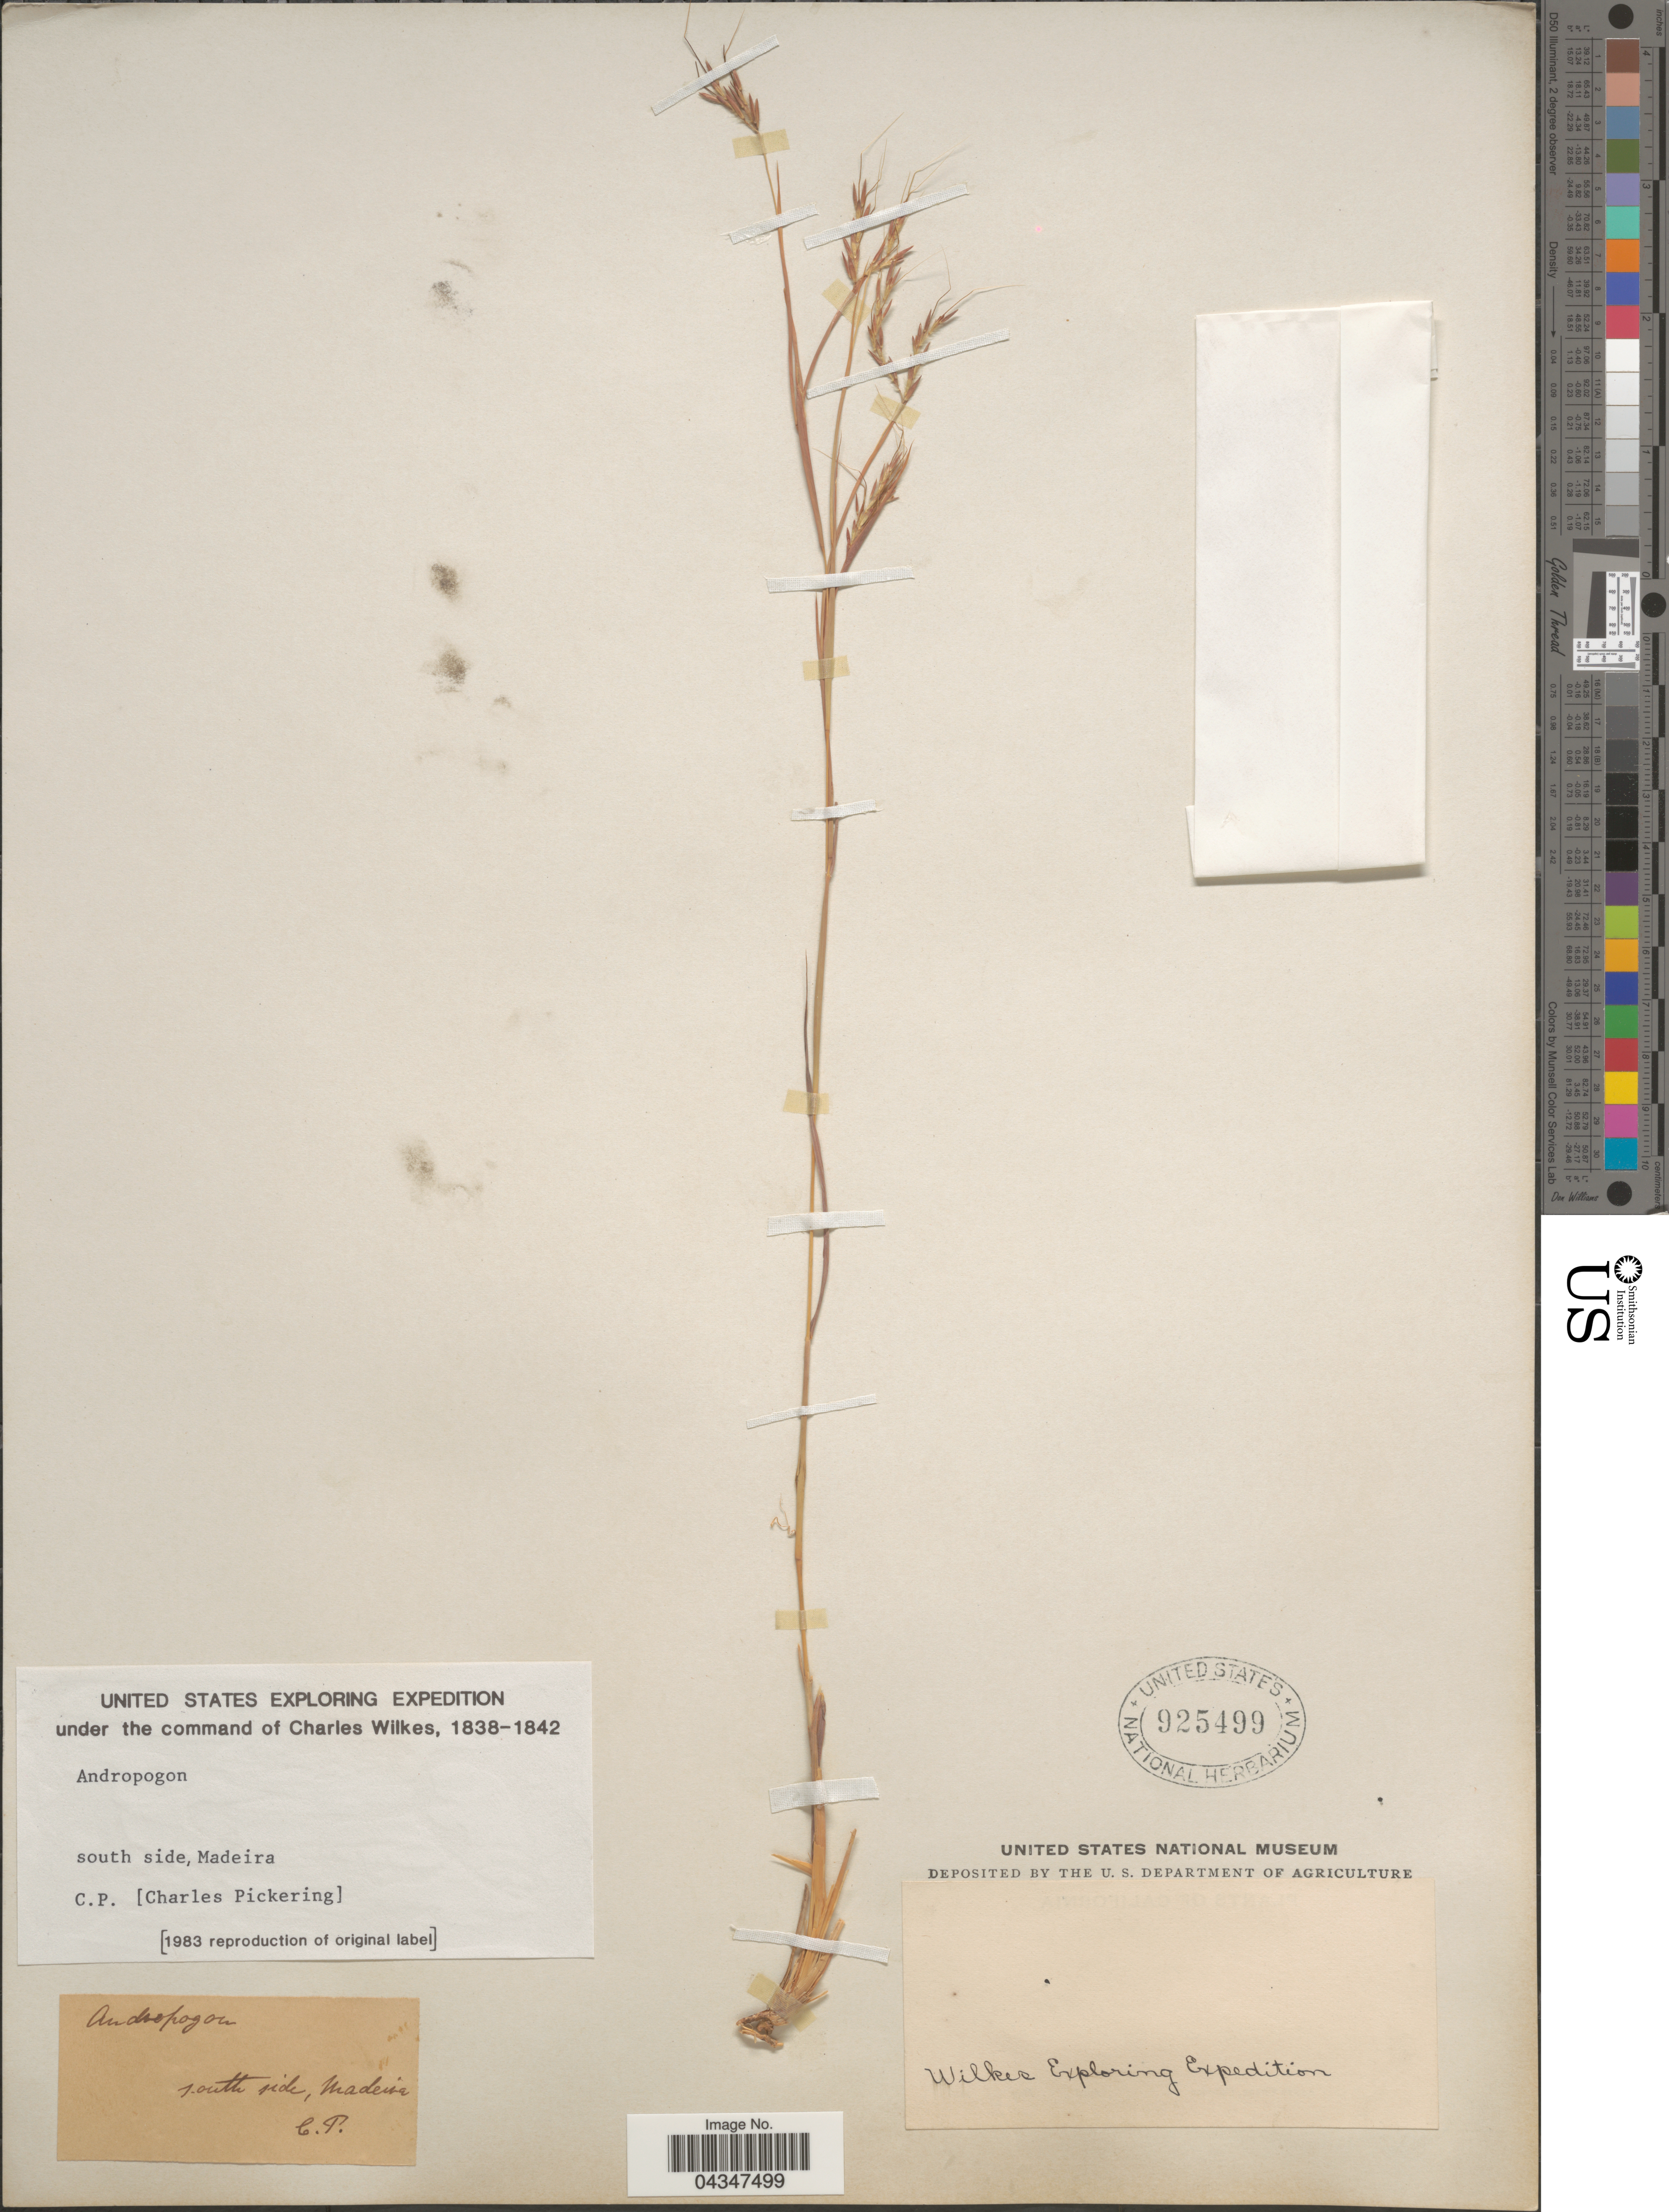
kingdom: Plantae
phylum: Tracheophyta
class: Liliopsida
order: Poales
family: Poaceae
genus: Andropogon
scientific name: Andropogon sp.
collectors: C. Pickering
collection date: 1838/1842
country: Portugal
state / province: Madeira (Aut. Reg.)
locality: United States Exploring Expedition. South side.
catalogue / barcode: US 925499